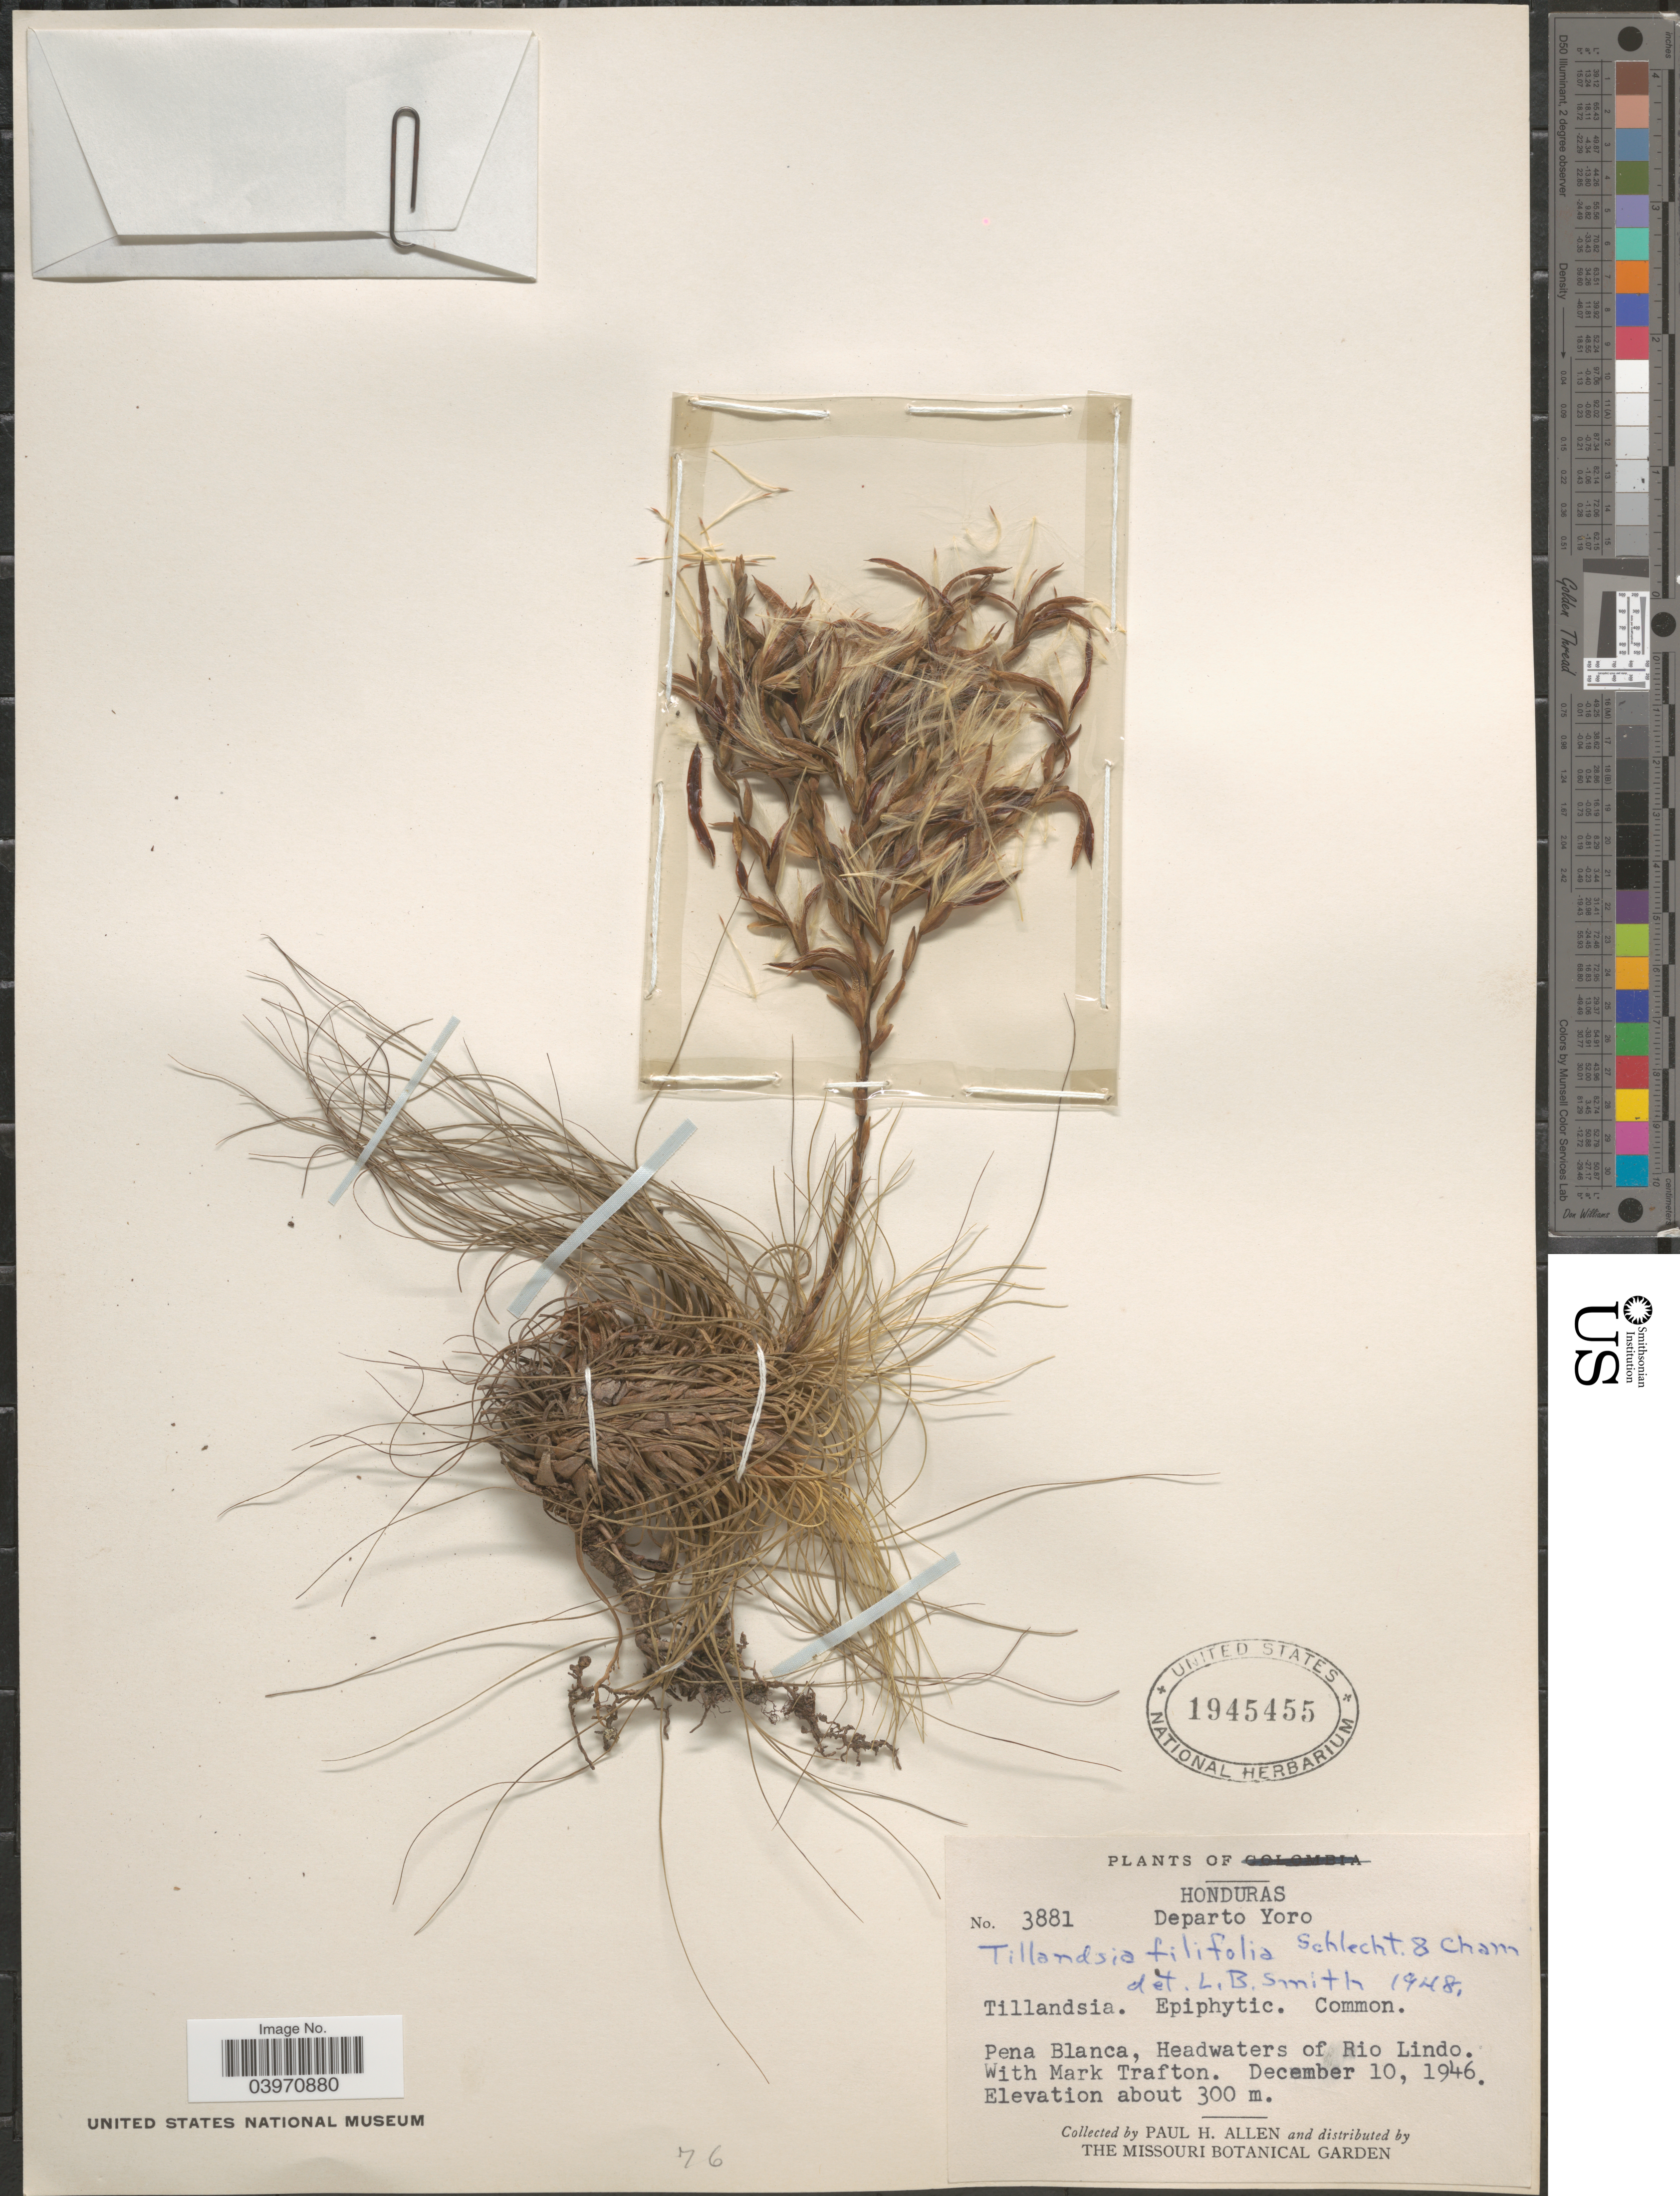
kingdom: Plantae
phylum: Tracheophyta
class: Liliopsida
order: Poales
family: Bromeliaceae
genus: Tillandsia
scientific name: Tillandsia filifolia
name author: Schltdl. & Cham.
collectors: P. H. Allen & M. Trafton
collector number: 3881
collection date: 1946-12-10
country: Honduras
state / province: Yoro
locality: Departo Yoro. Pena Blanca, Headwaters of Rio Lindo.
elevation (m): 300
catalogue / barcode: US 1945455